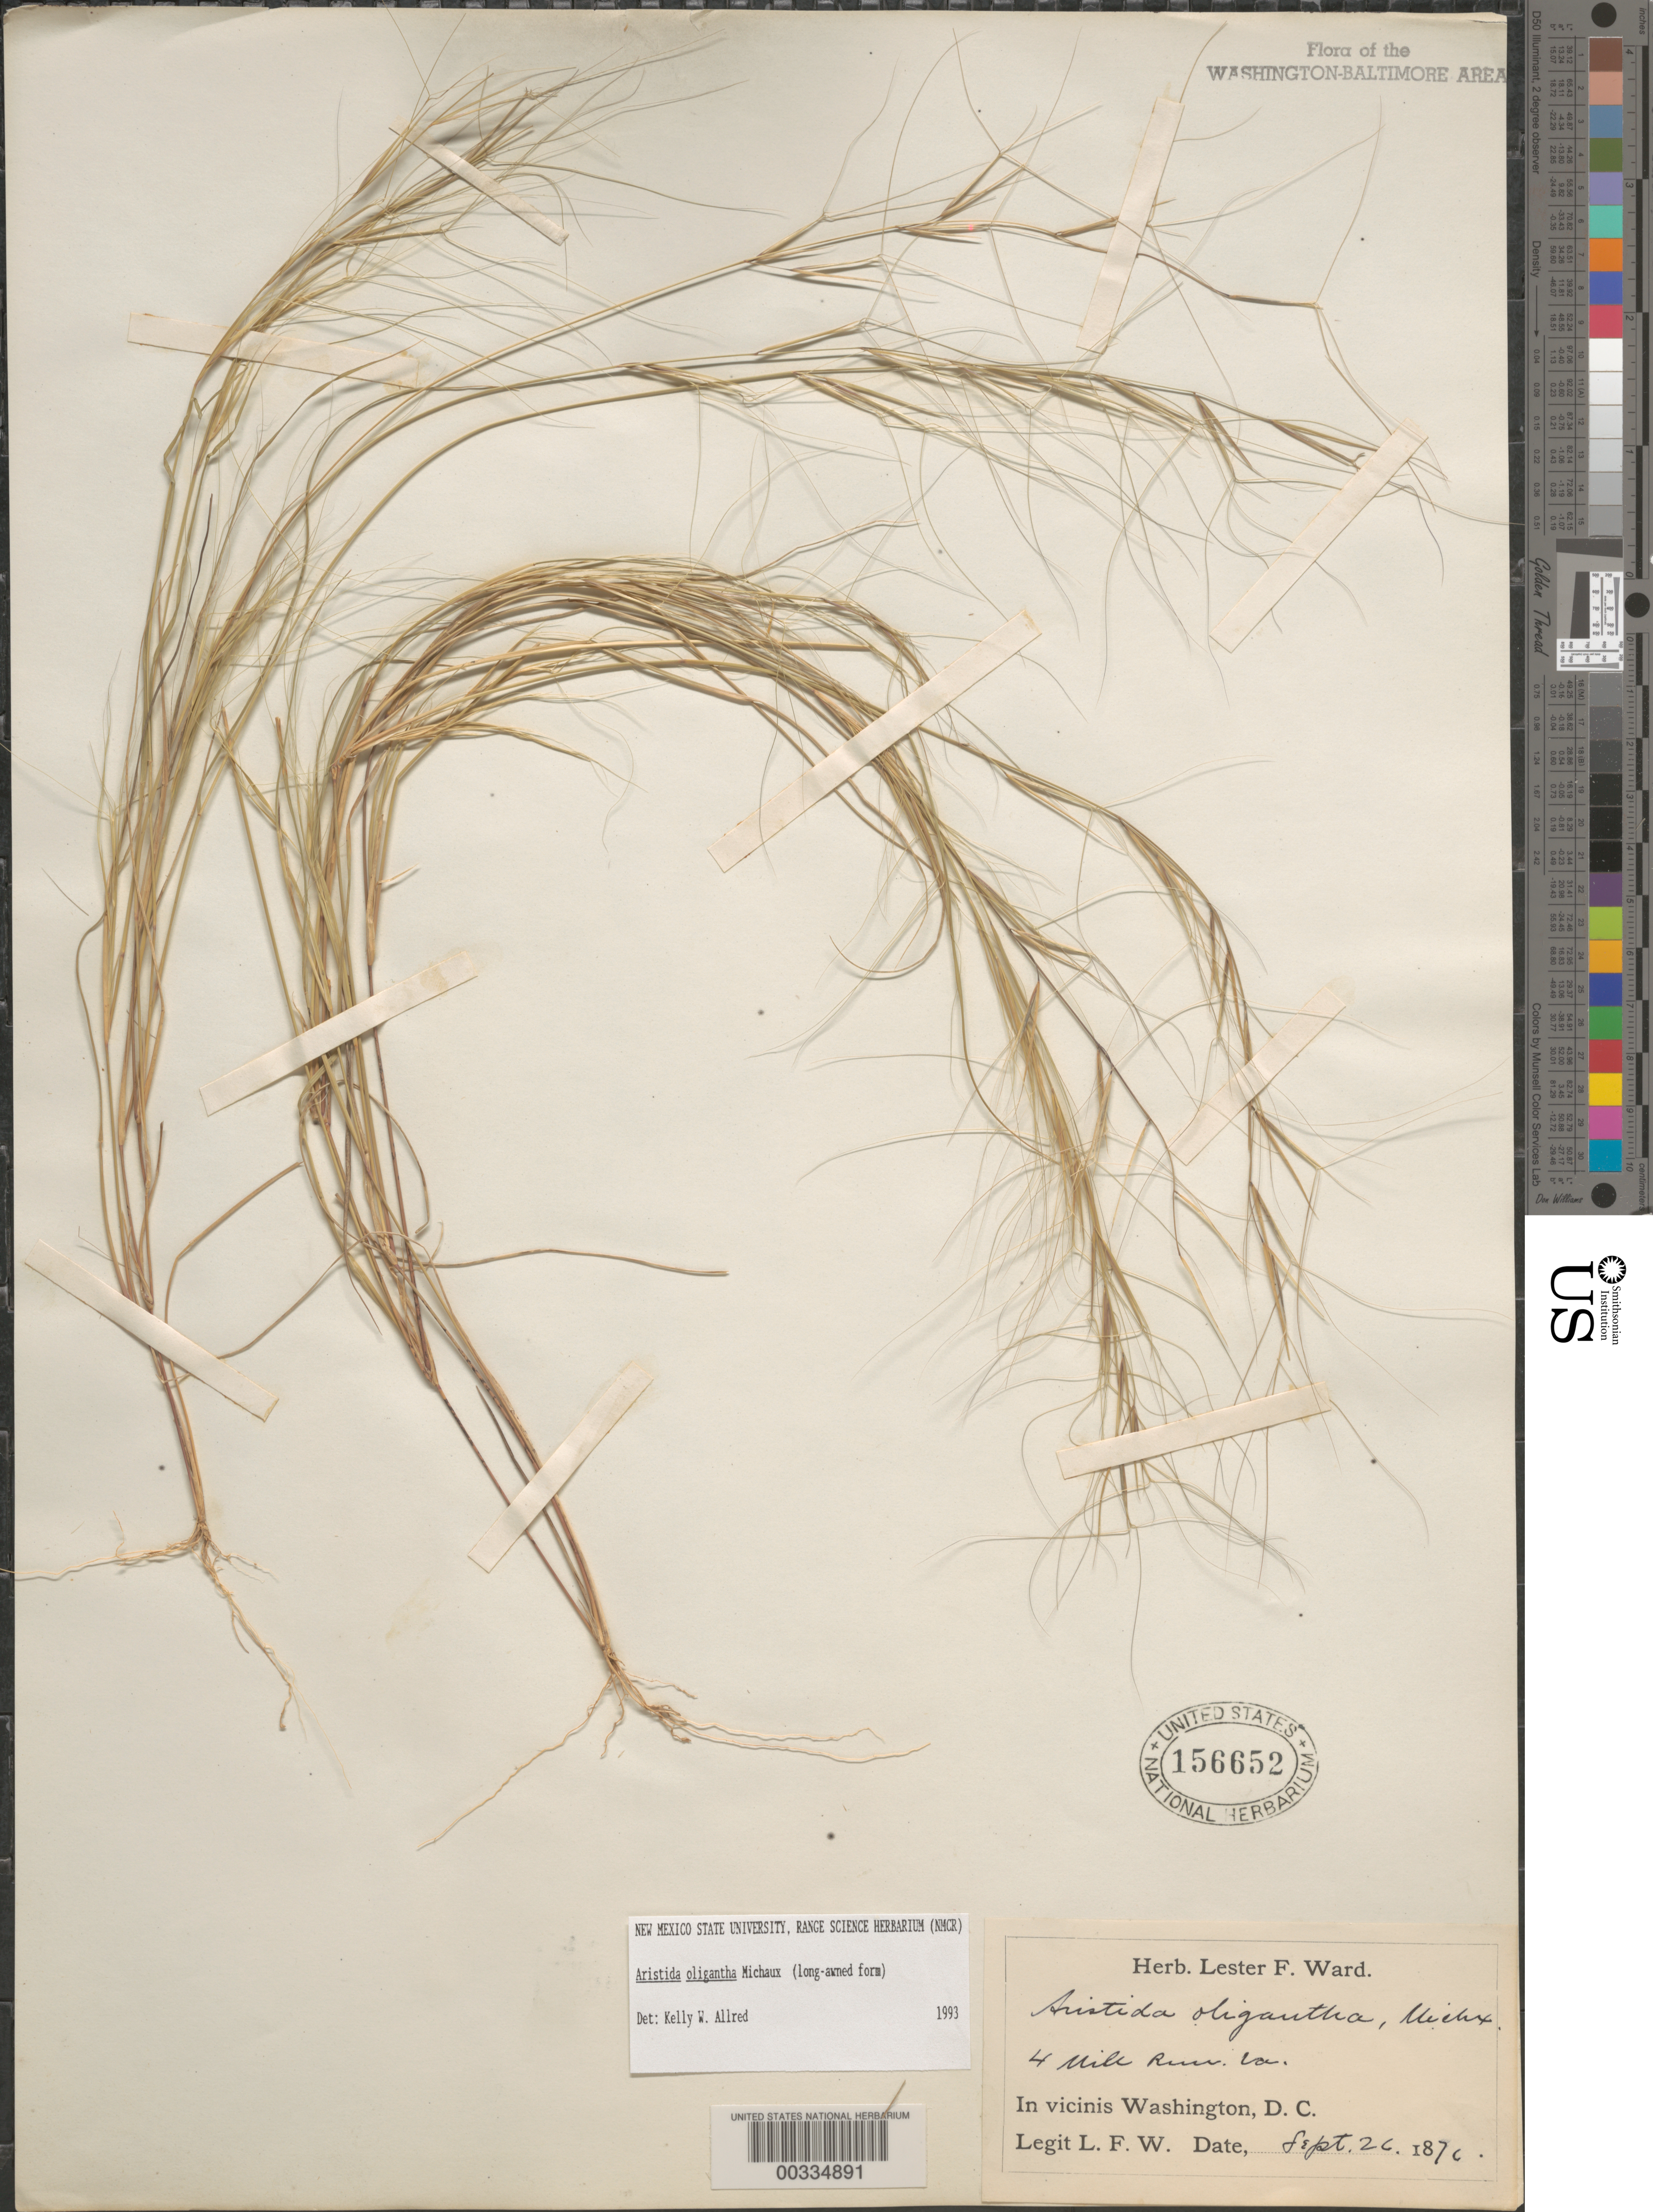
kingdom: Plantae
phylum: Tracheophyta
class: Liliopsida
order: Poales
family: Poaceae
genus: Aristida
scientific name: Aristida oligantha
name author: Michx.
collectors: L. F. Ward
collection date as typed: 26 Sep 1876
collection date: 1876-09-26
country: United States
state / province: Virginia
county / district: Arlington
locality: Four Mile Run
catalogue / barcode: US 156652